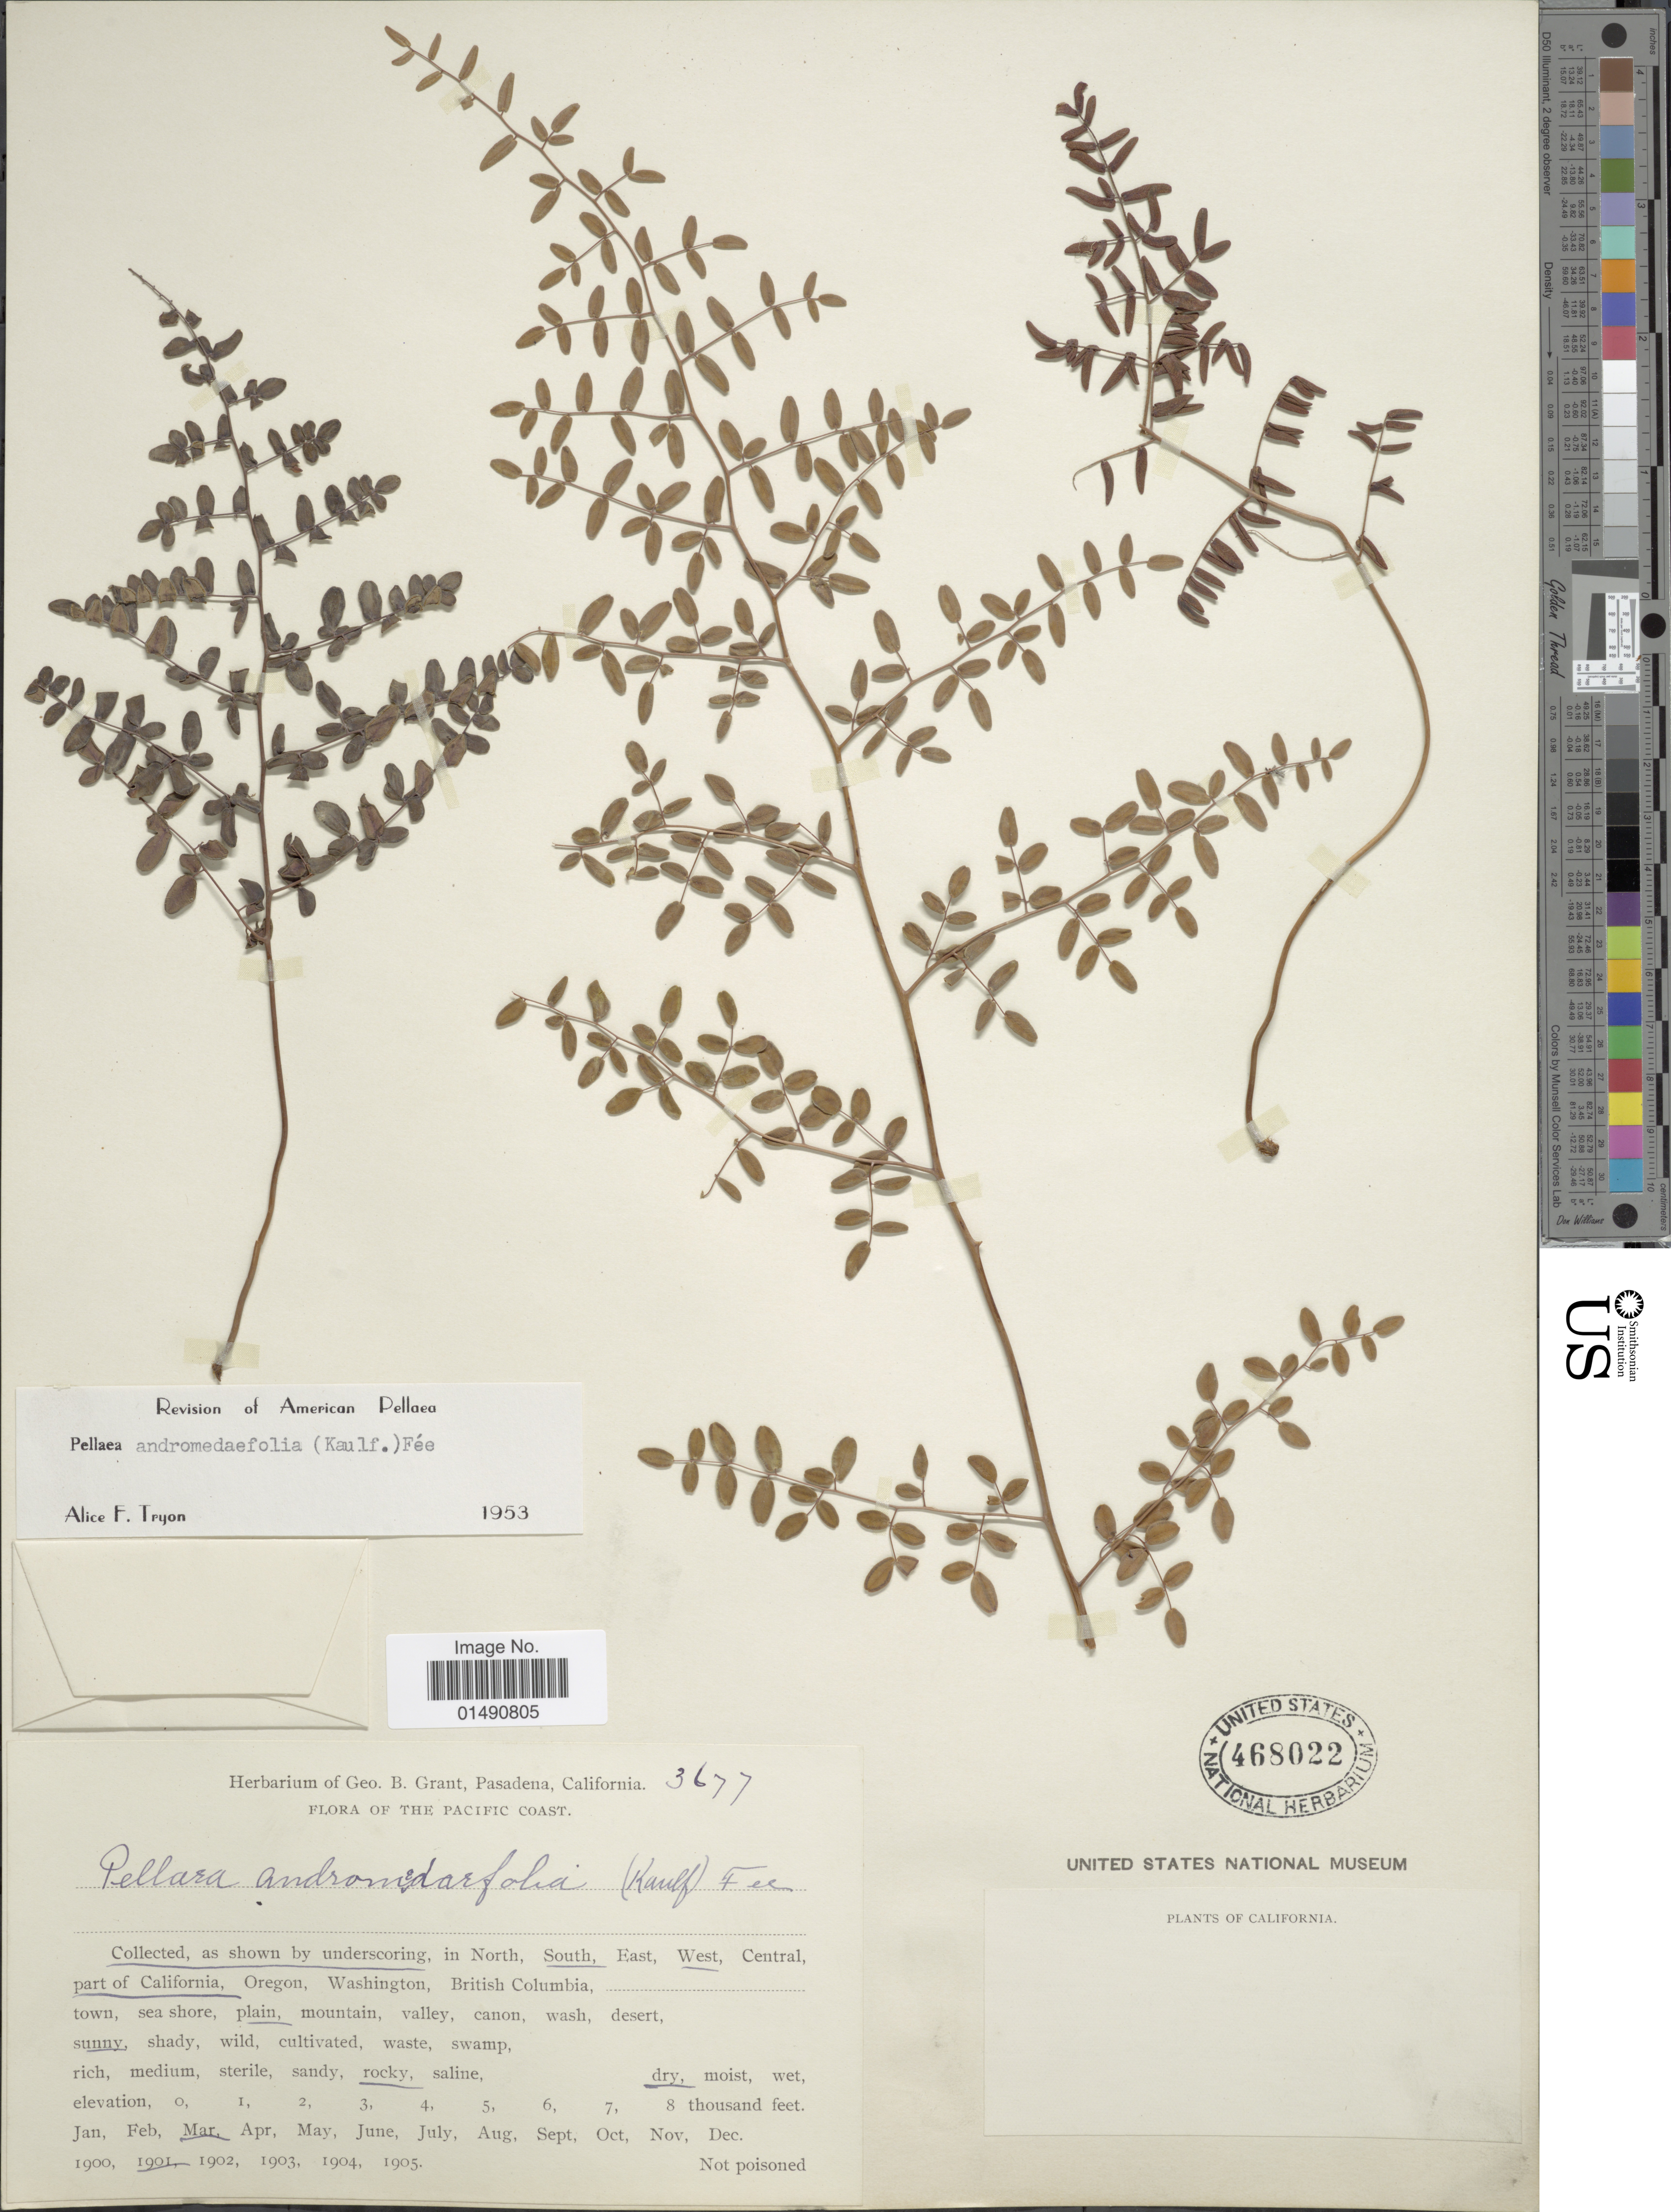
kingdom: Plantae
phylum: Tracheophyta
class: Polypodiopsida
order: Polypodiales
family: Pteridaceae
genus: Pellaea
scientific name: Pellaea andromedifolia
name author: (Kaulf.) Fée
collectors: G. Grant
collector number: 3677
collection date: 1901-03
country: United States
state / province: California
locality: South West part of California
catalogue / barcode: US 468022